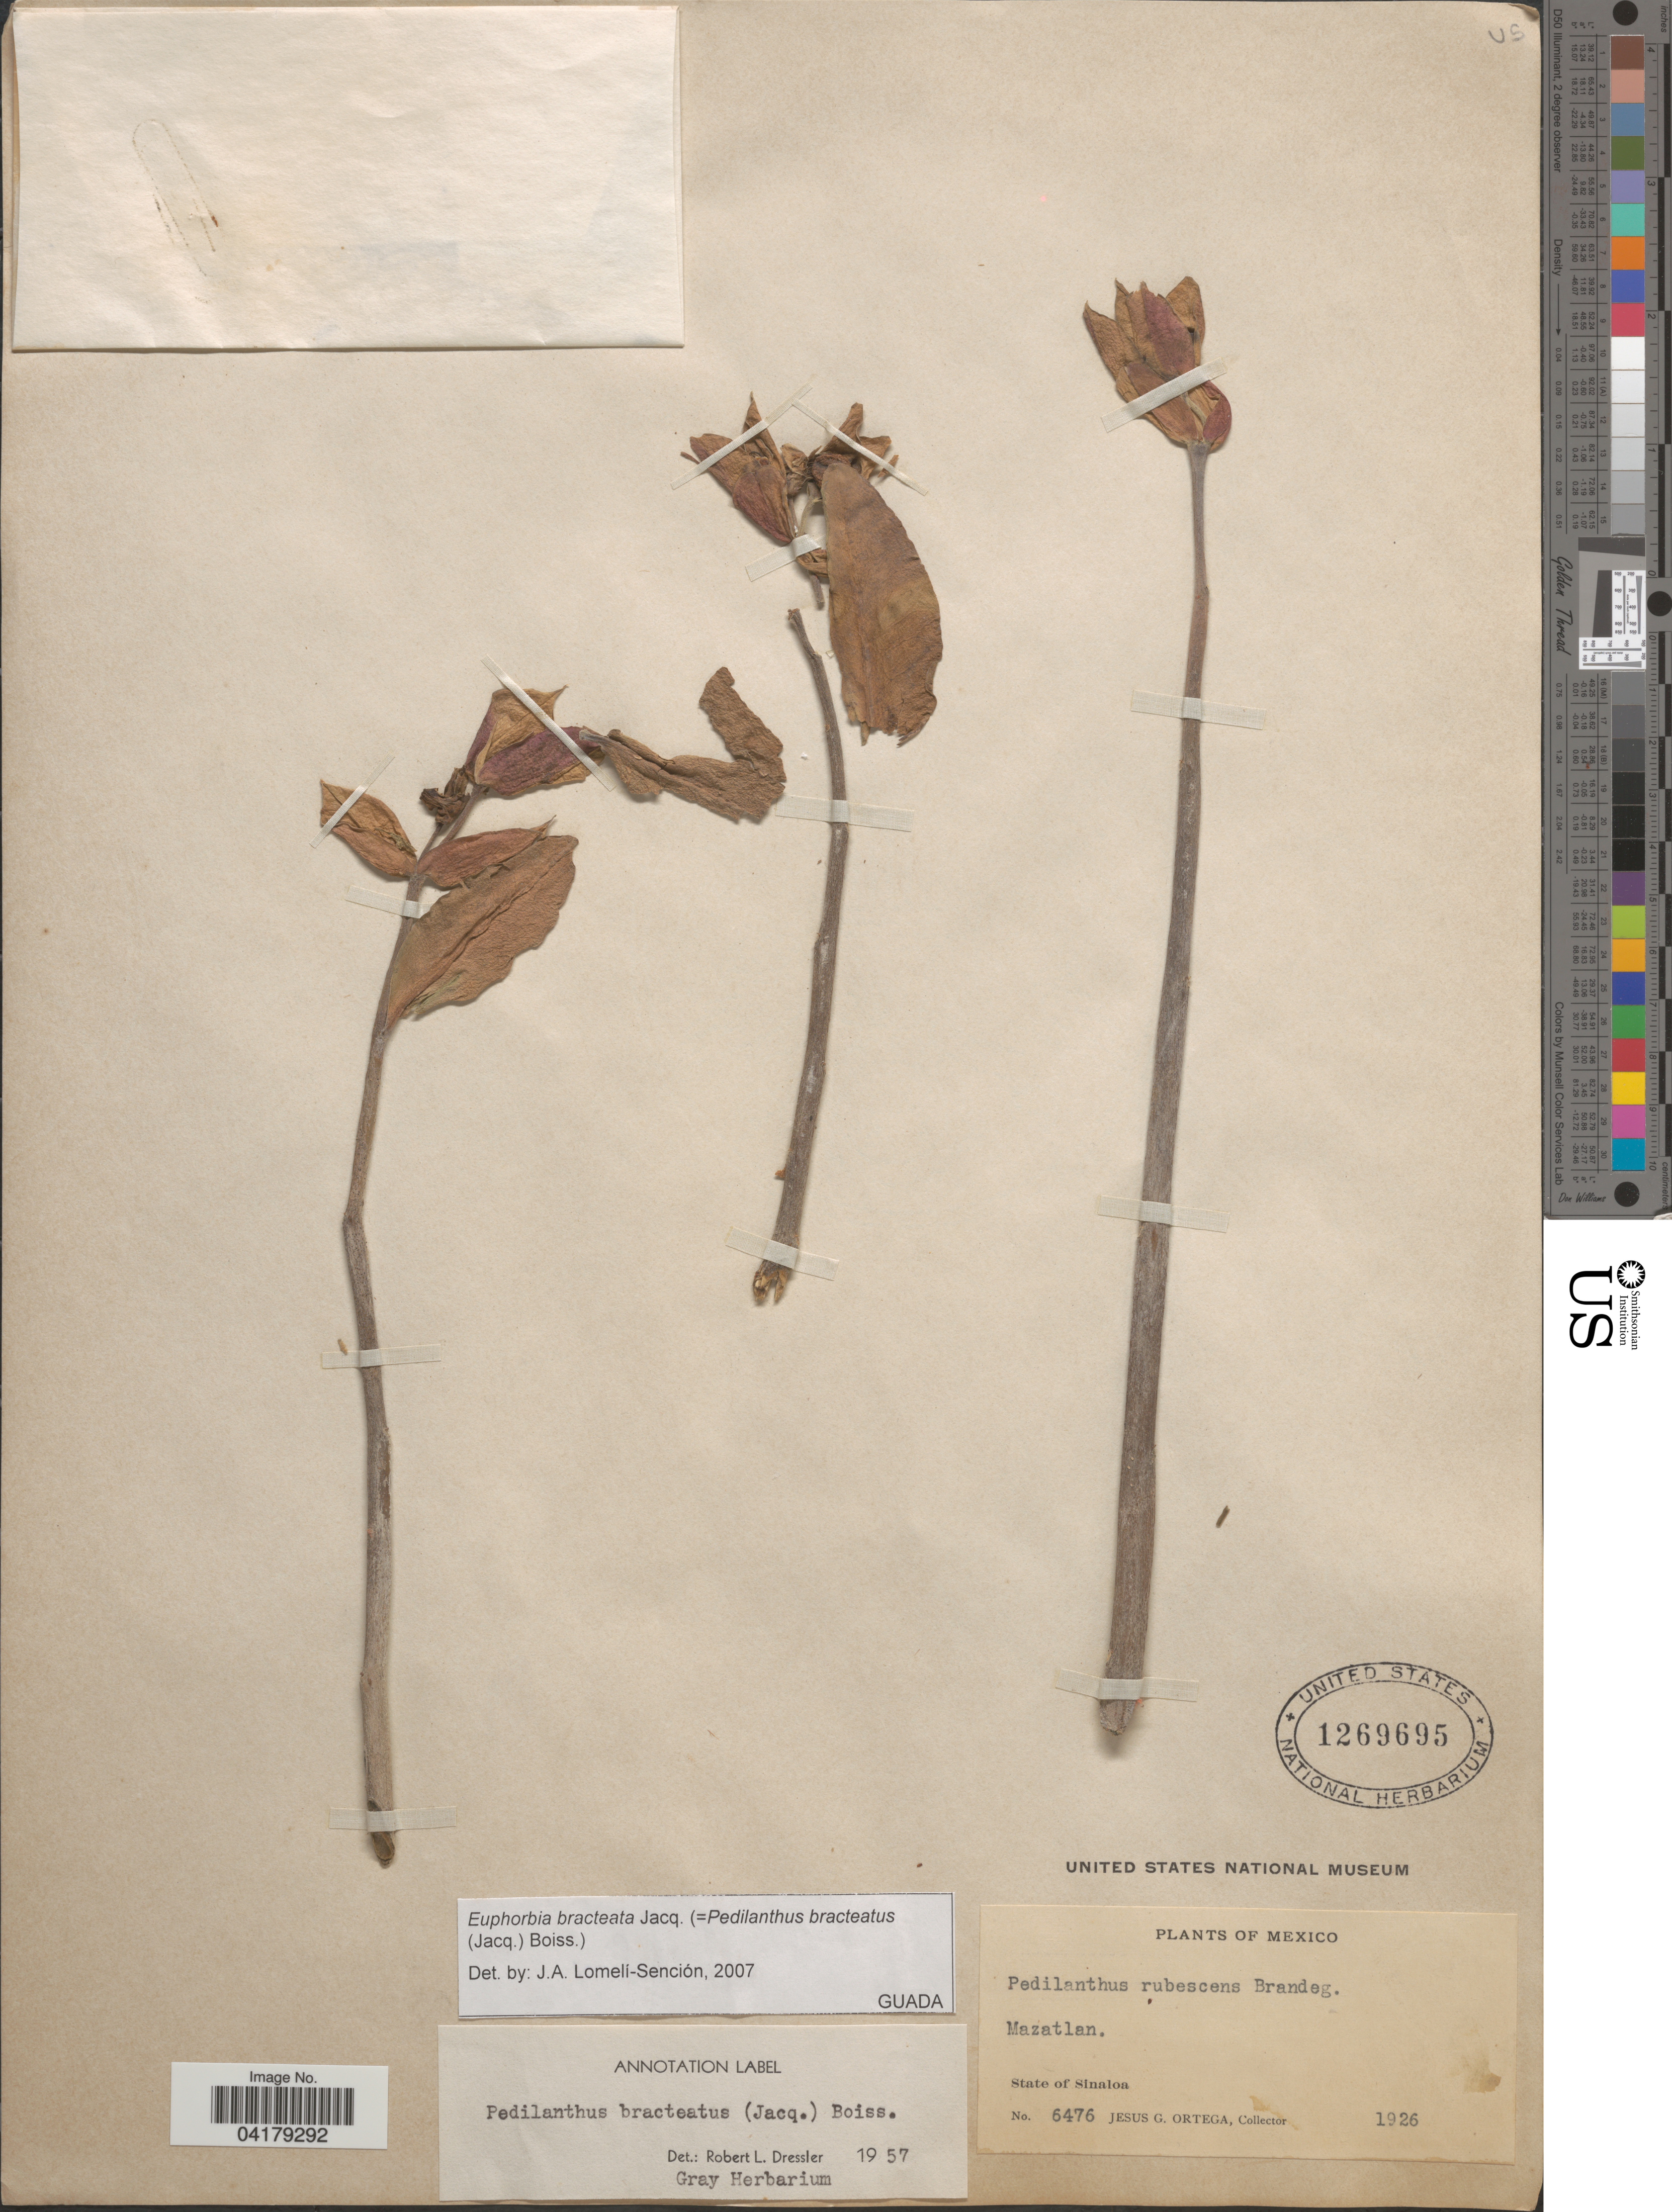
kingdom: Plantae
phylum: Tracheophyta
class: Magnoliopsida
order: Malpighiales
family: Euphorbiaceae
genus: Euphorbia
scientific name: Euphorbia bracteata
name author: Jacq.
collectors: J. Ortega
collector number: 6476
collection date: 1926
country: Mexico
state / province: Sinaloa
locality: Mazatlan.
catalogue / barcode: US 1269695